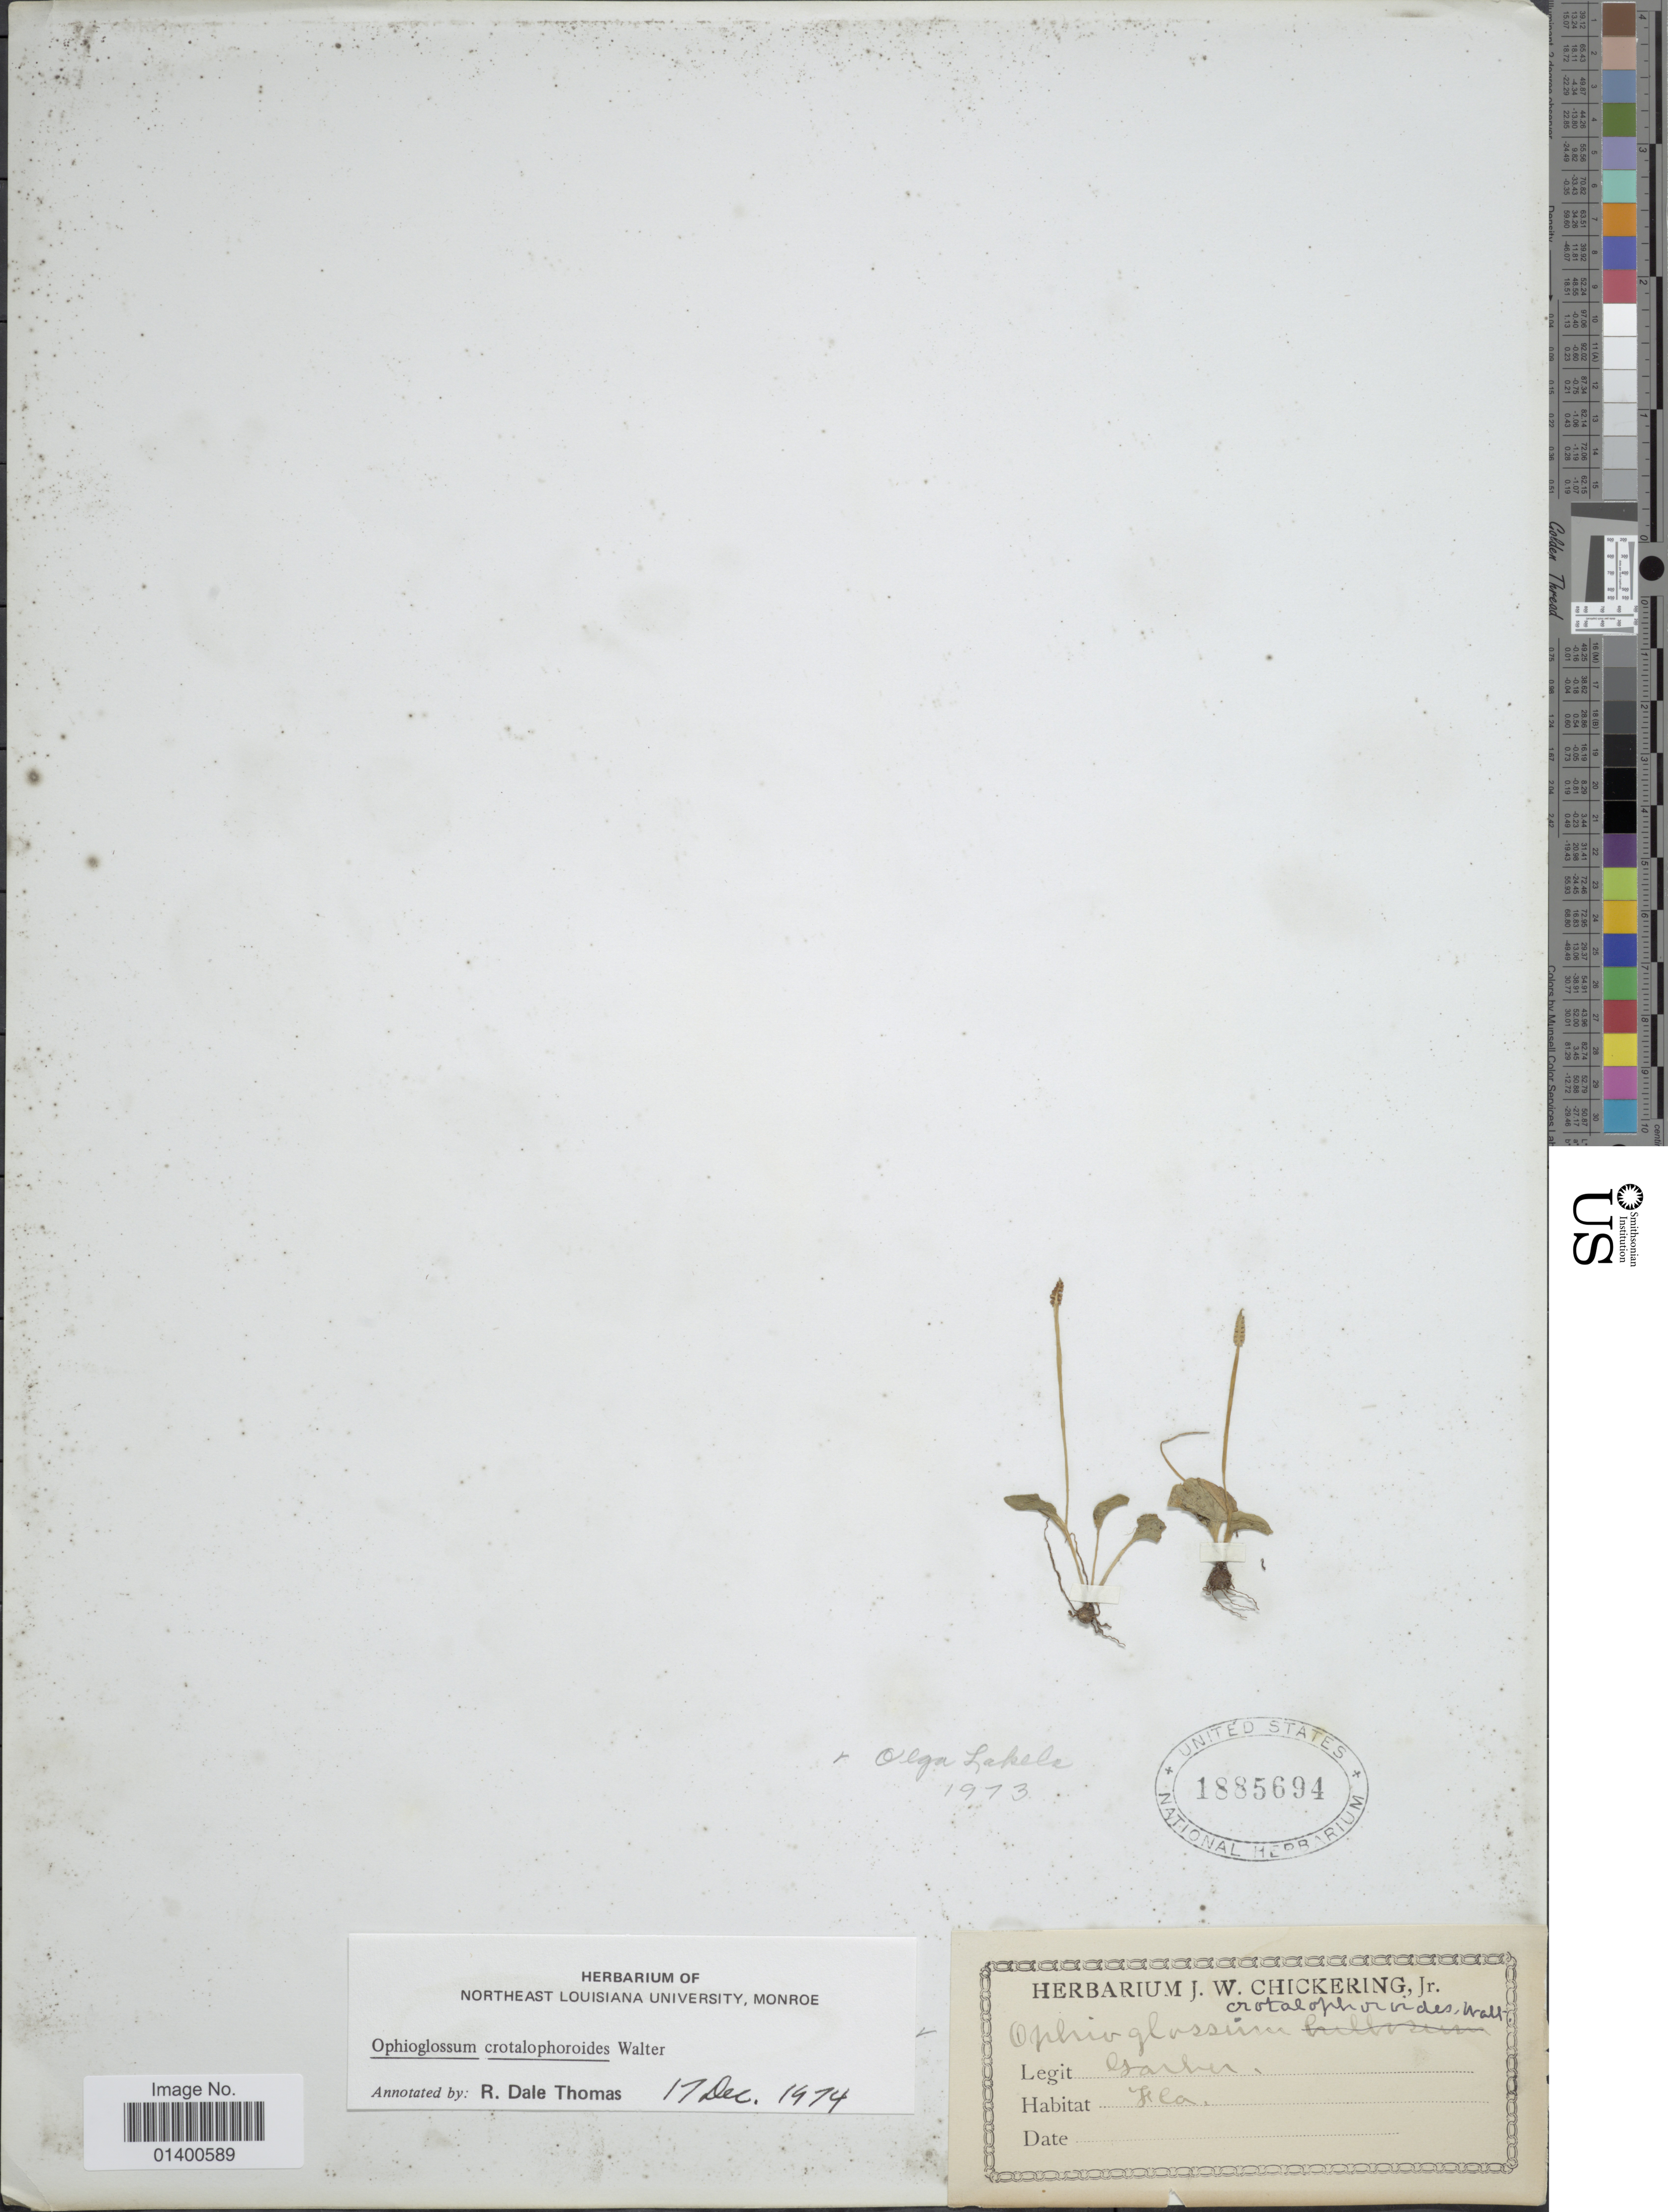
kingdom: Plantae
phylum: Tracheophyta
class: Polypodiopsida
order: Ophioglossales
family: Ophioglossaceae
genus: Ophioglossum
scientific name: Ophioglossum crotalophoroides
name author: Walter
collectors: -- Garber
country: United States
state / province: Florida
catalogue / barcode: US 1885694